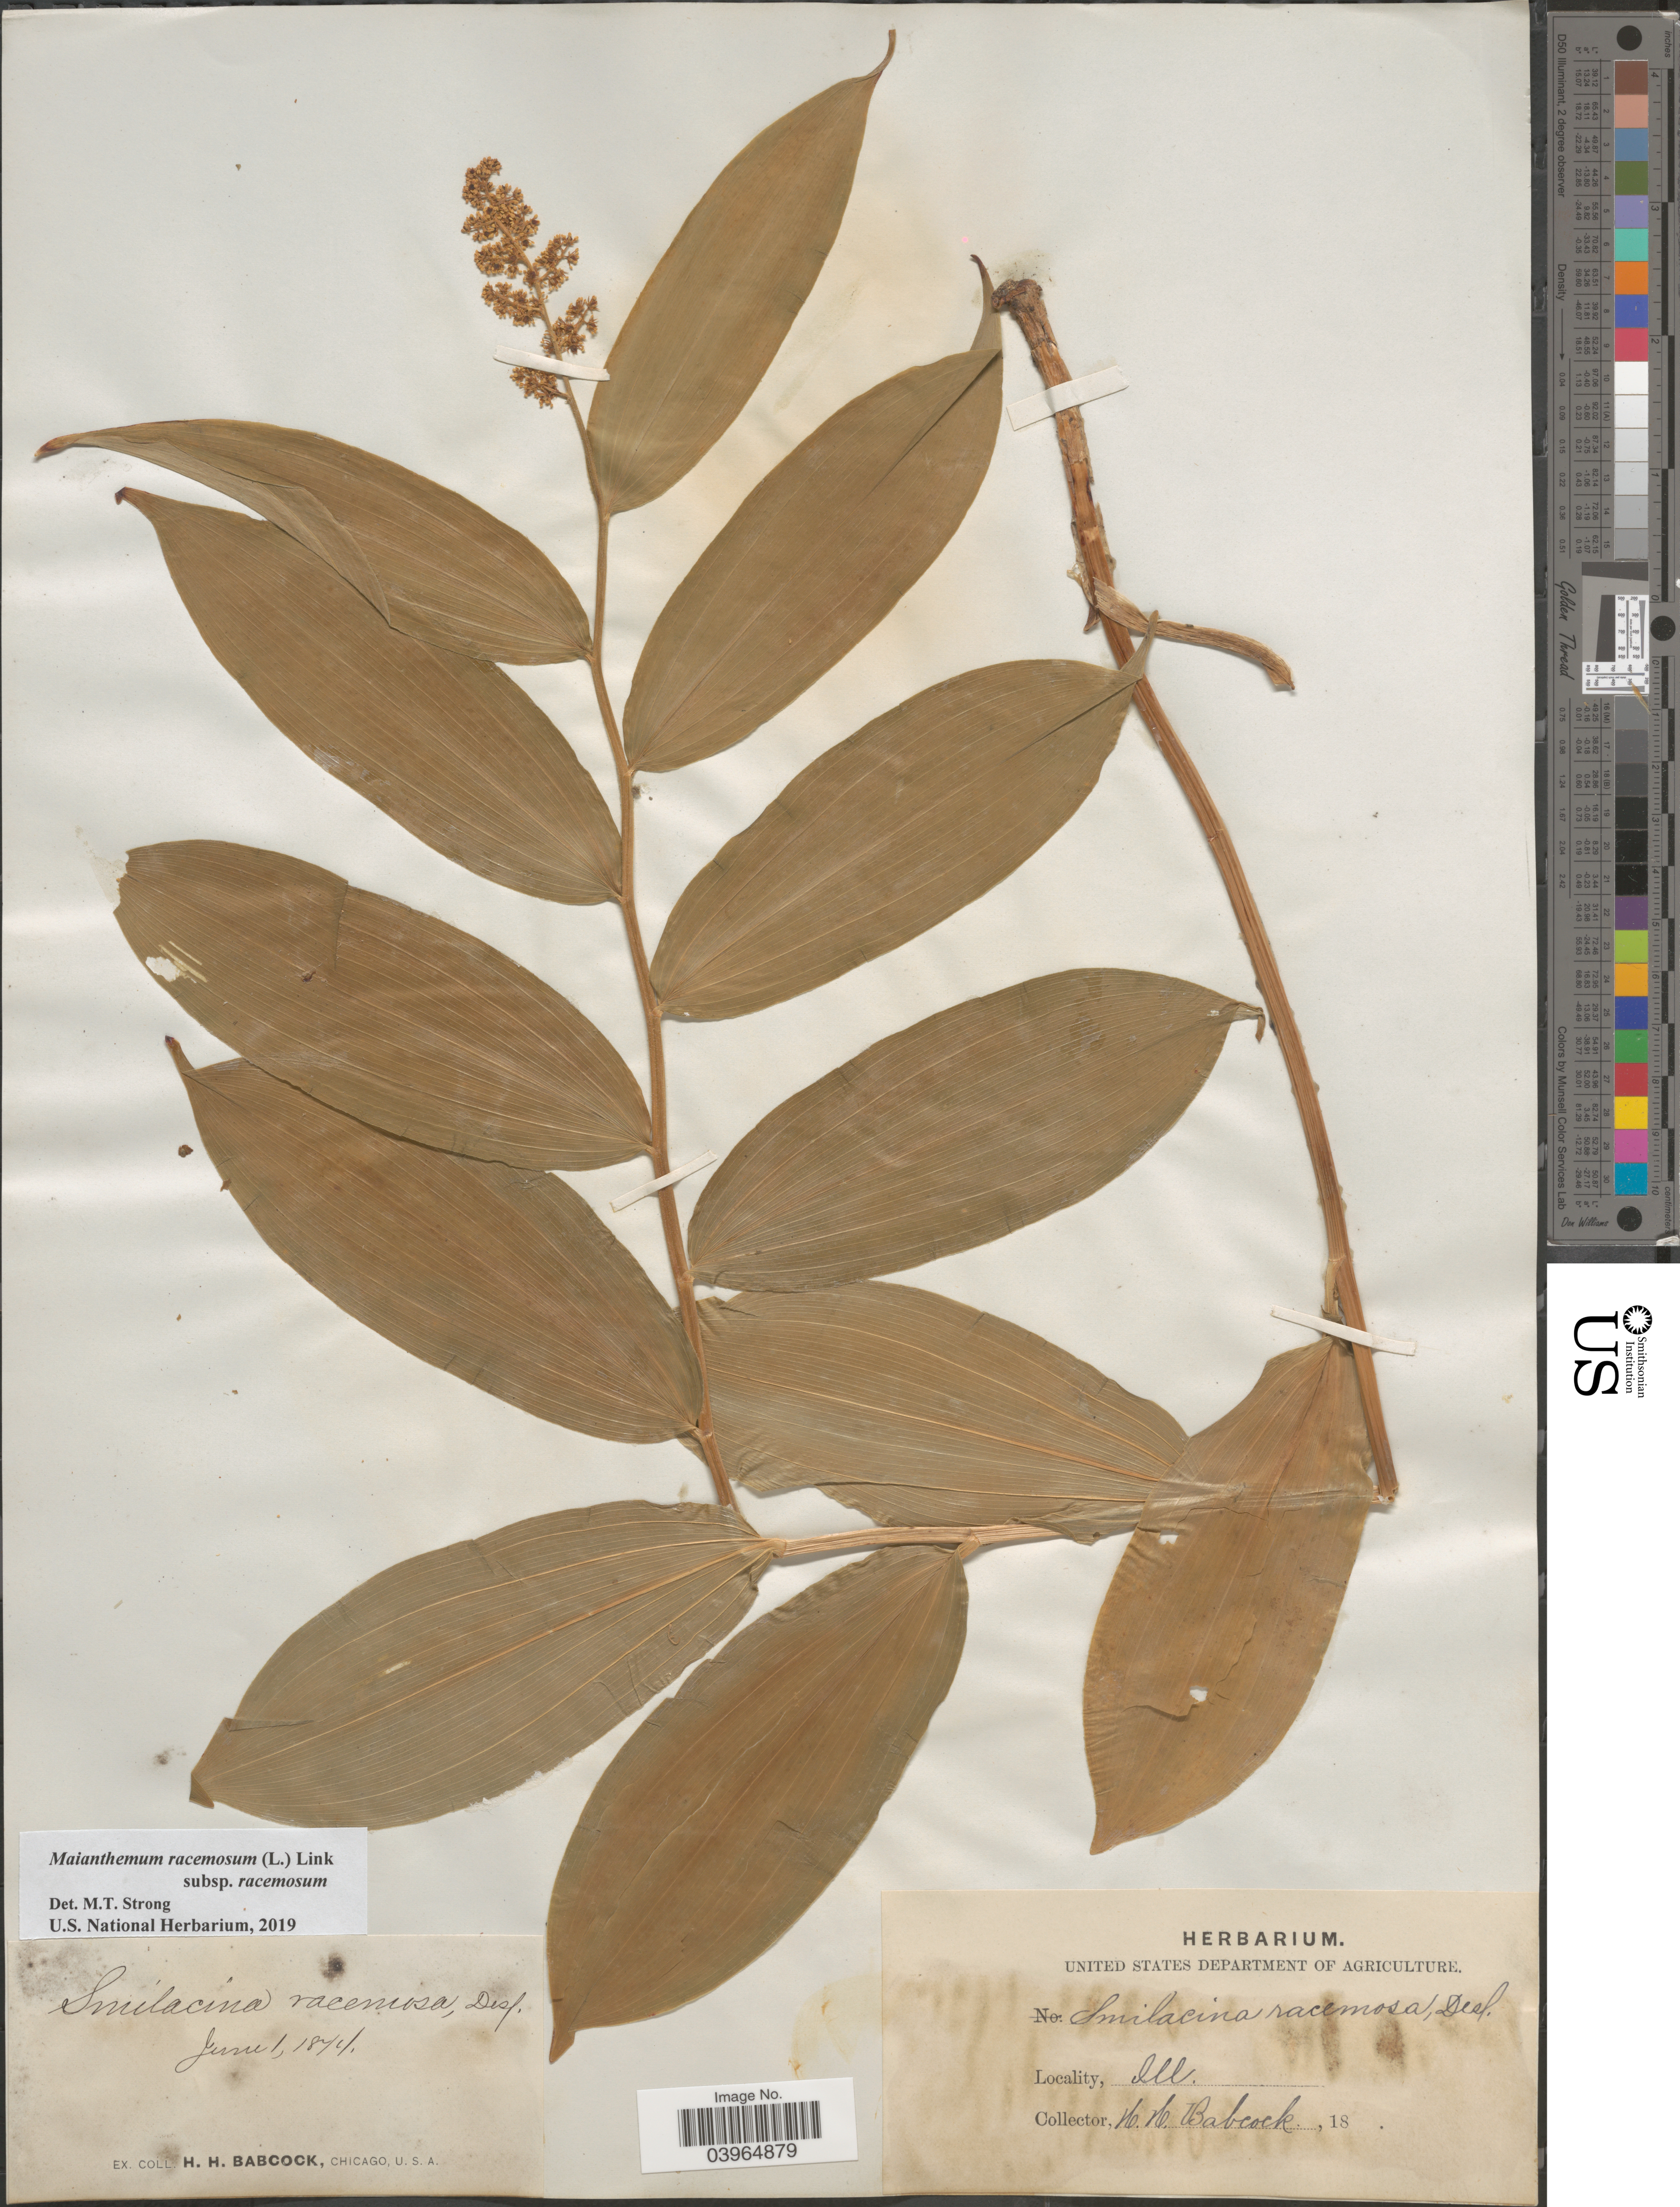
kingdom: Plantae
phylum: Tracheophyta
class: Liliopsida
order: Asparagales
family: Asparagaceae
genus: Maianthemum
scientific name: Maianthemum racemosum subsp. racemosum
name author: (L.) Link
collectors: H. Babcock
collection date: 1874-06-01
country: United States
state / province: Illinois